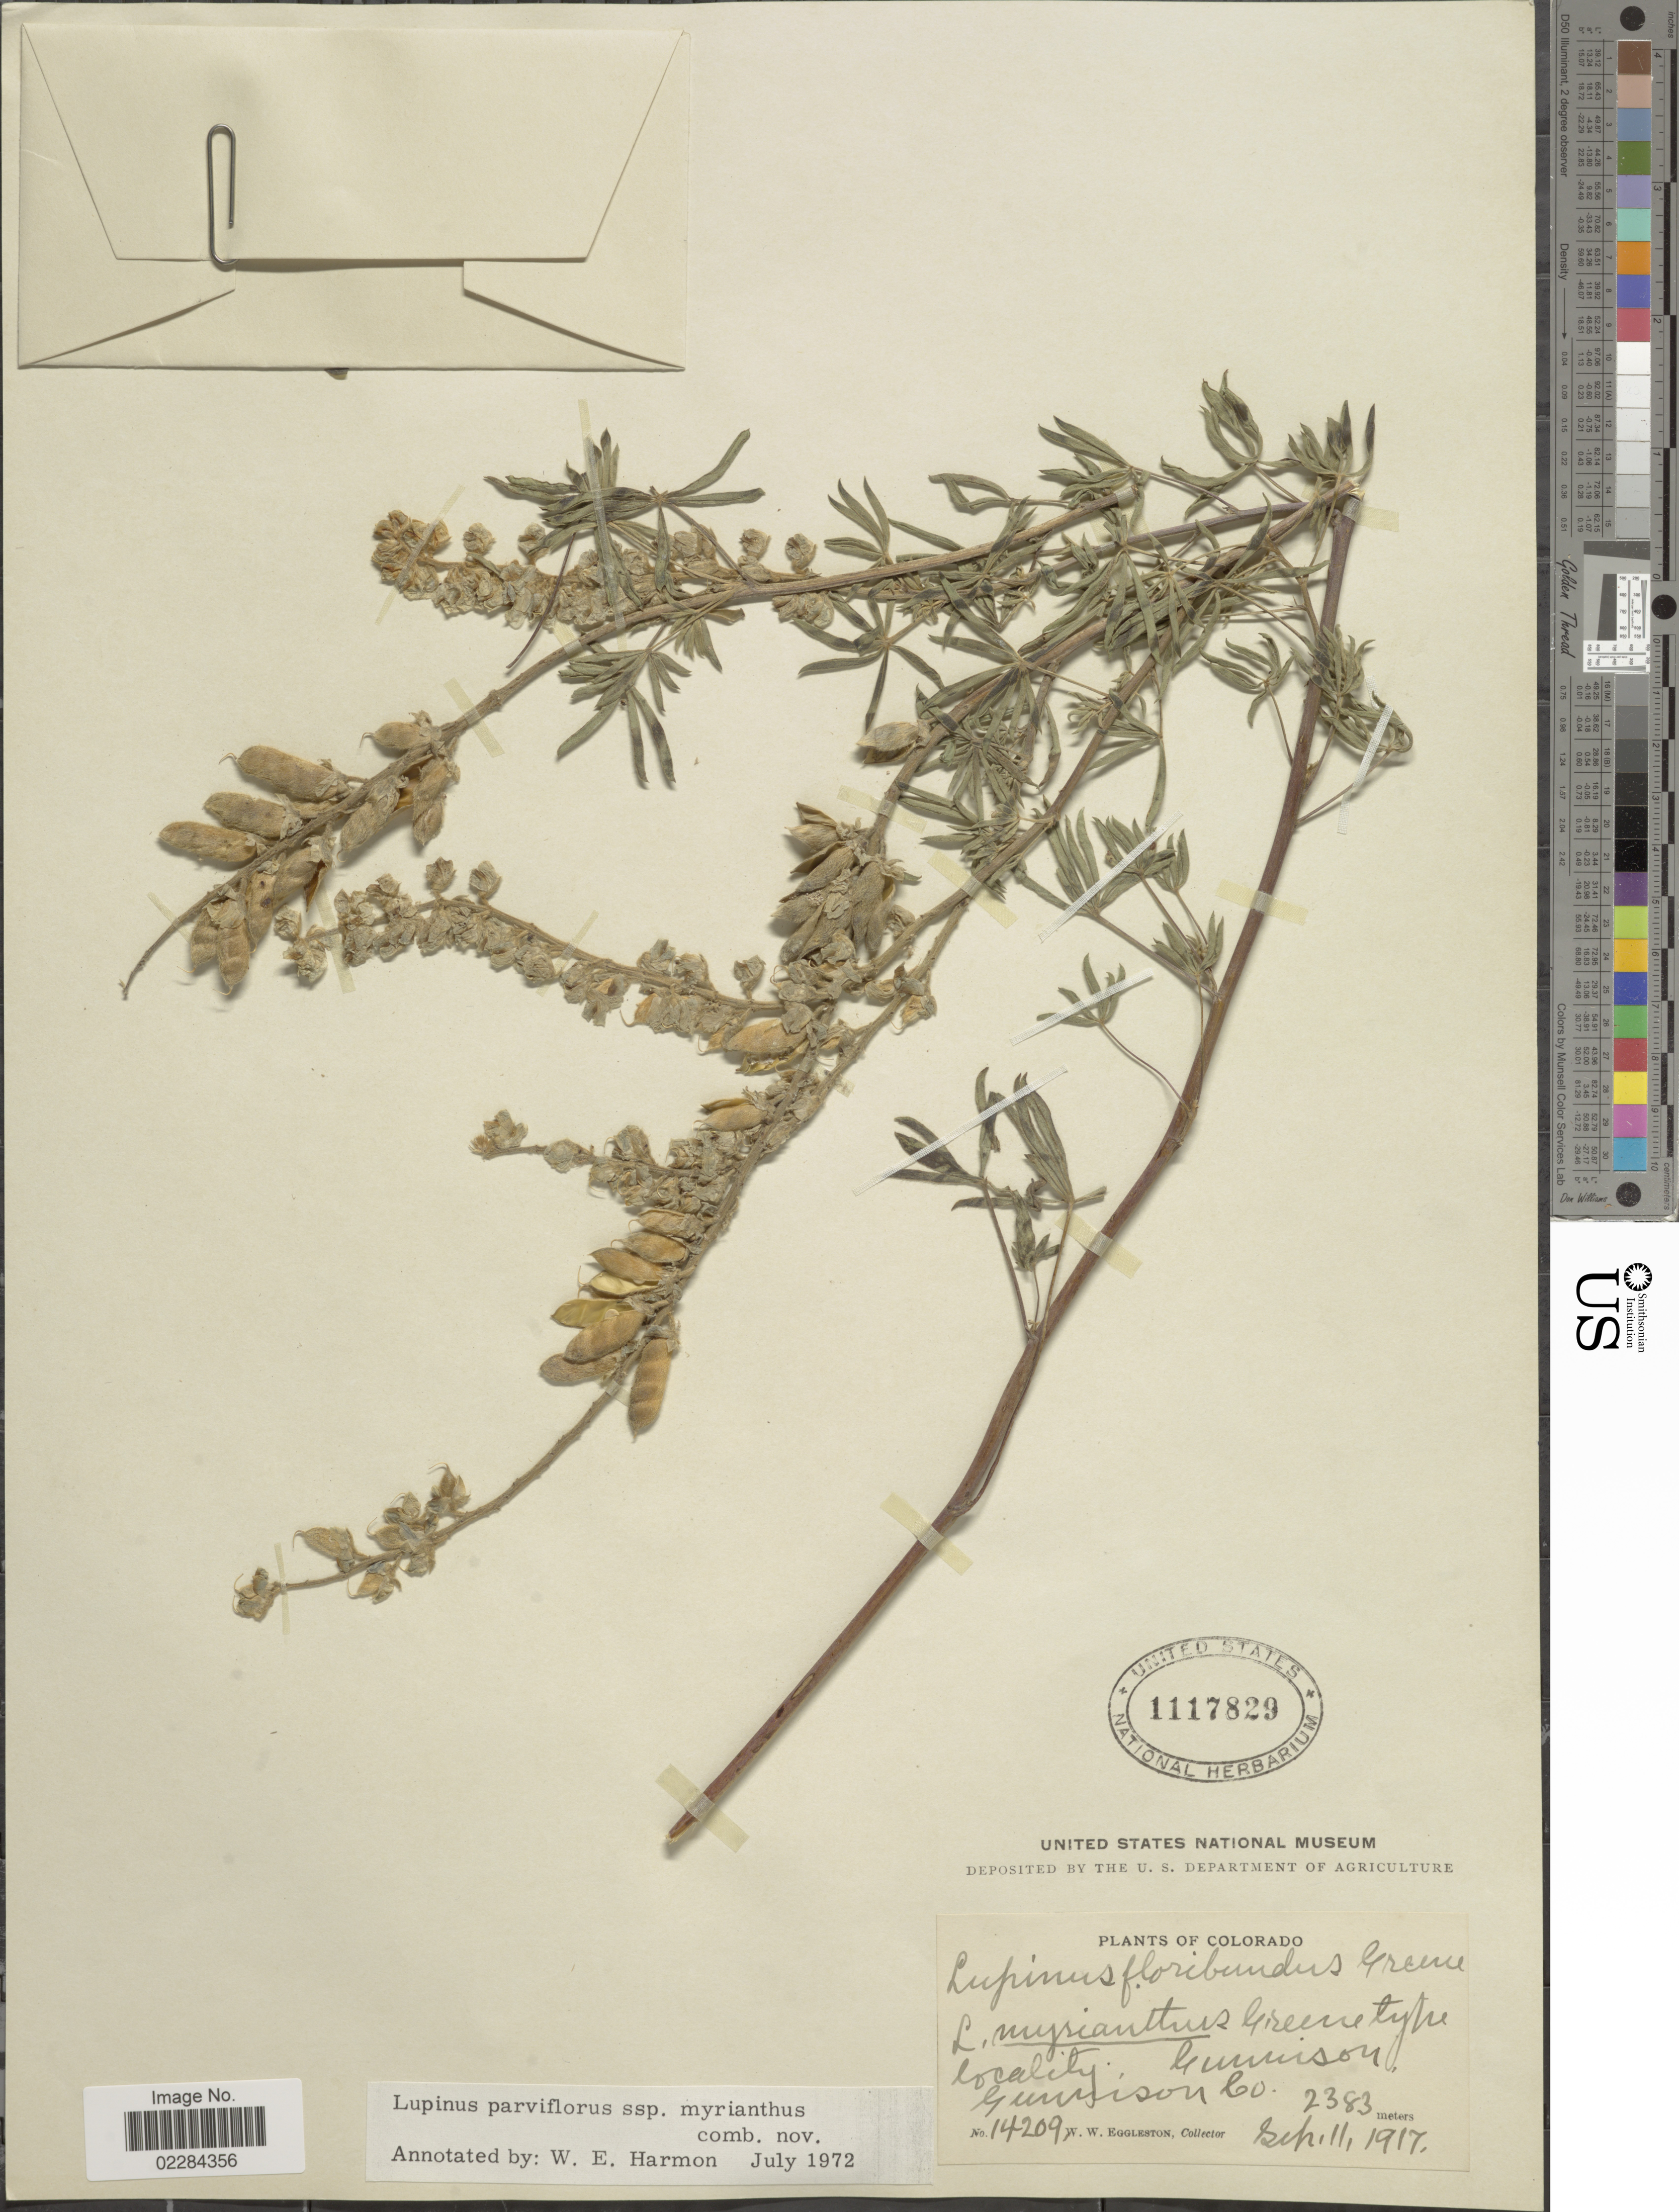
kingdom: Plantae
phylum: Tracheophyta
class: Magnoliopsida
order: Fabales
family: Fabaceae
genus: Lupinus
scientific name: Lupinus argenteus var. myrianthus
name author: (Greene) Isley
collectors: W. W. Eggleston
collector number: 14209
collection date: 1917-09-11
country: United States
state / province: Colorado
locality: Gunnison, Gunnison Co.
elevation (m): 2383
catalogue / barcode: US 1117829